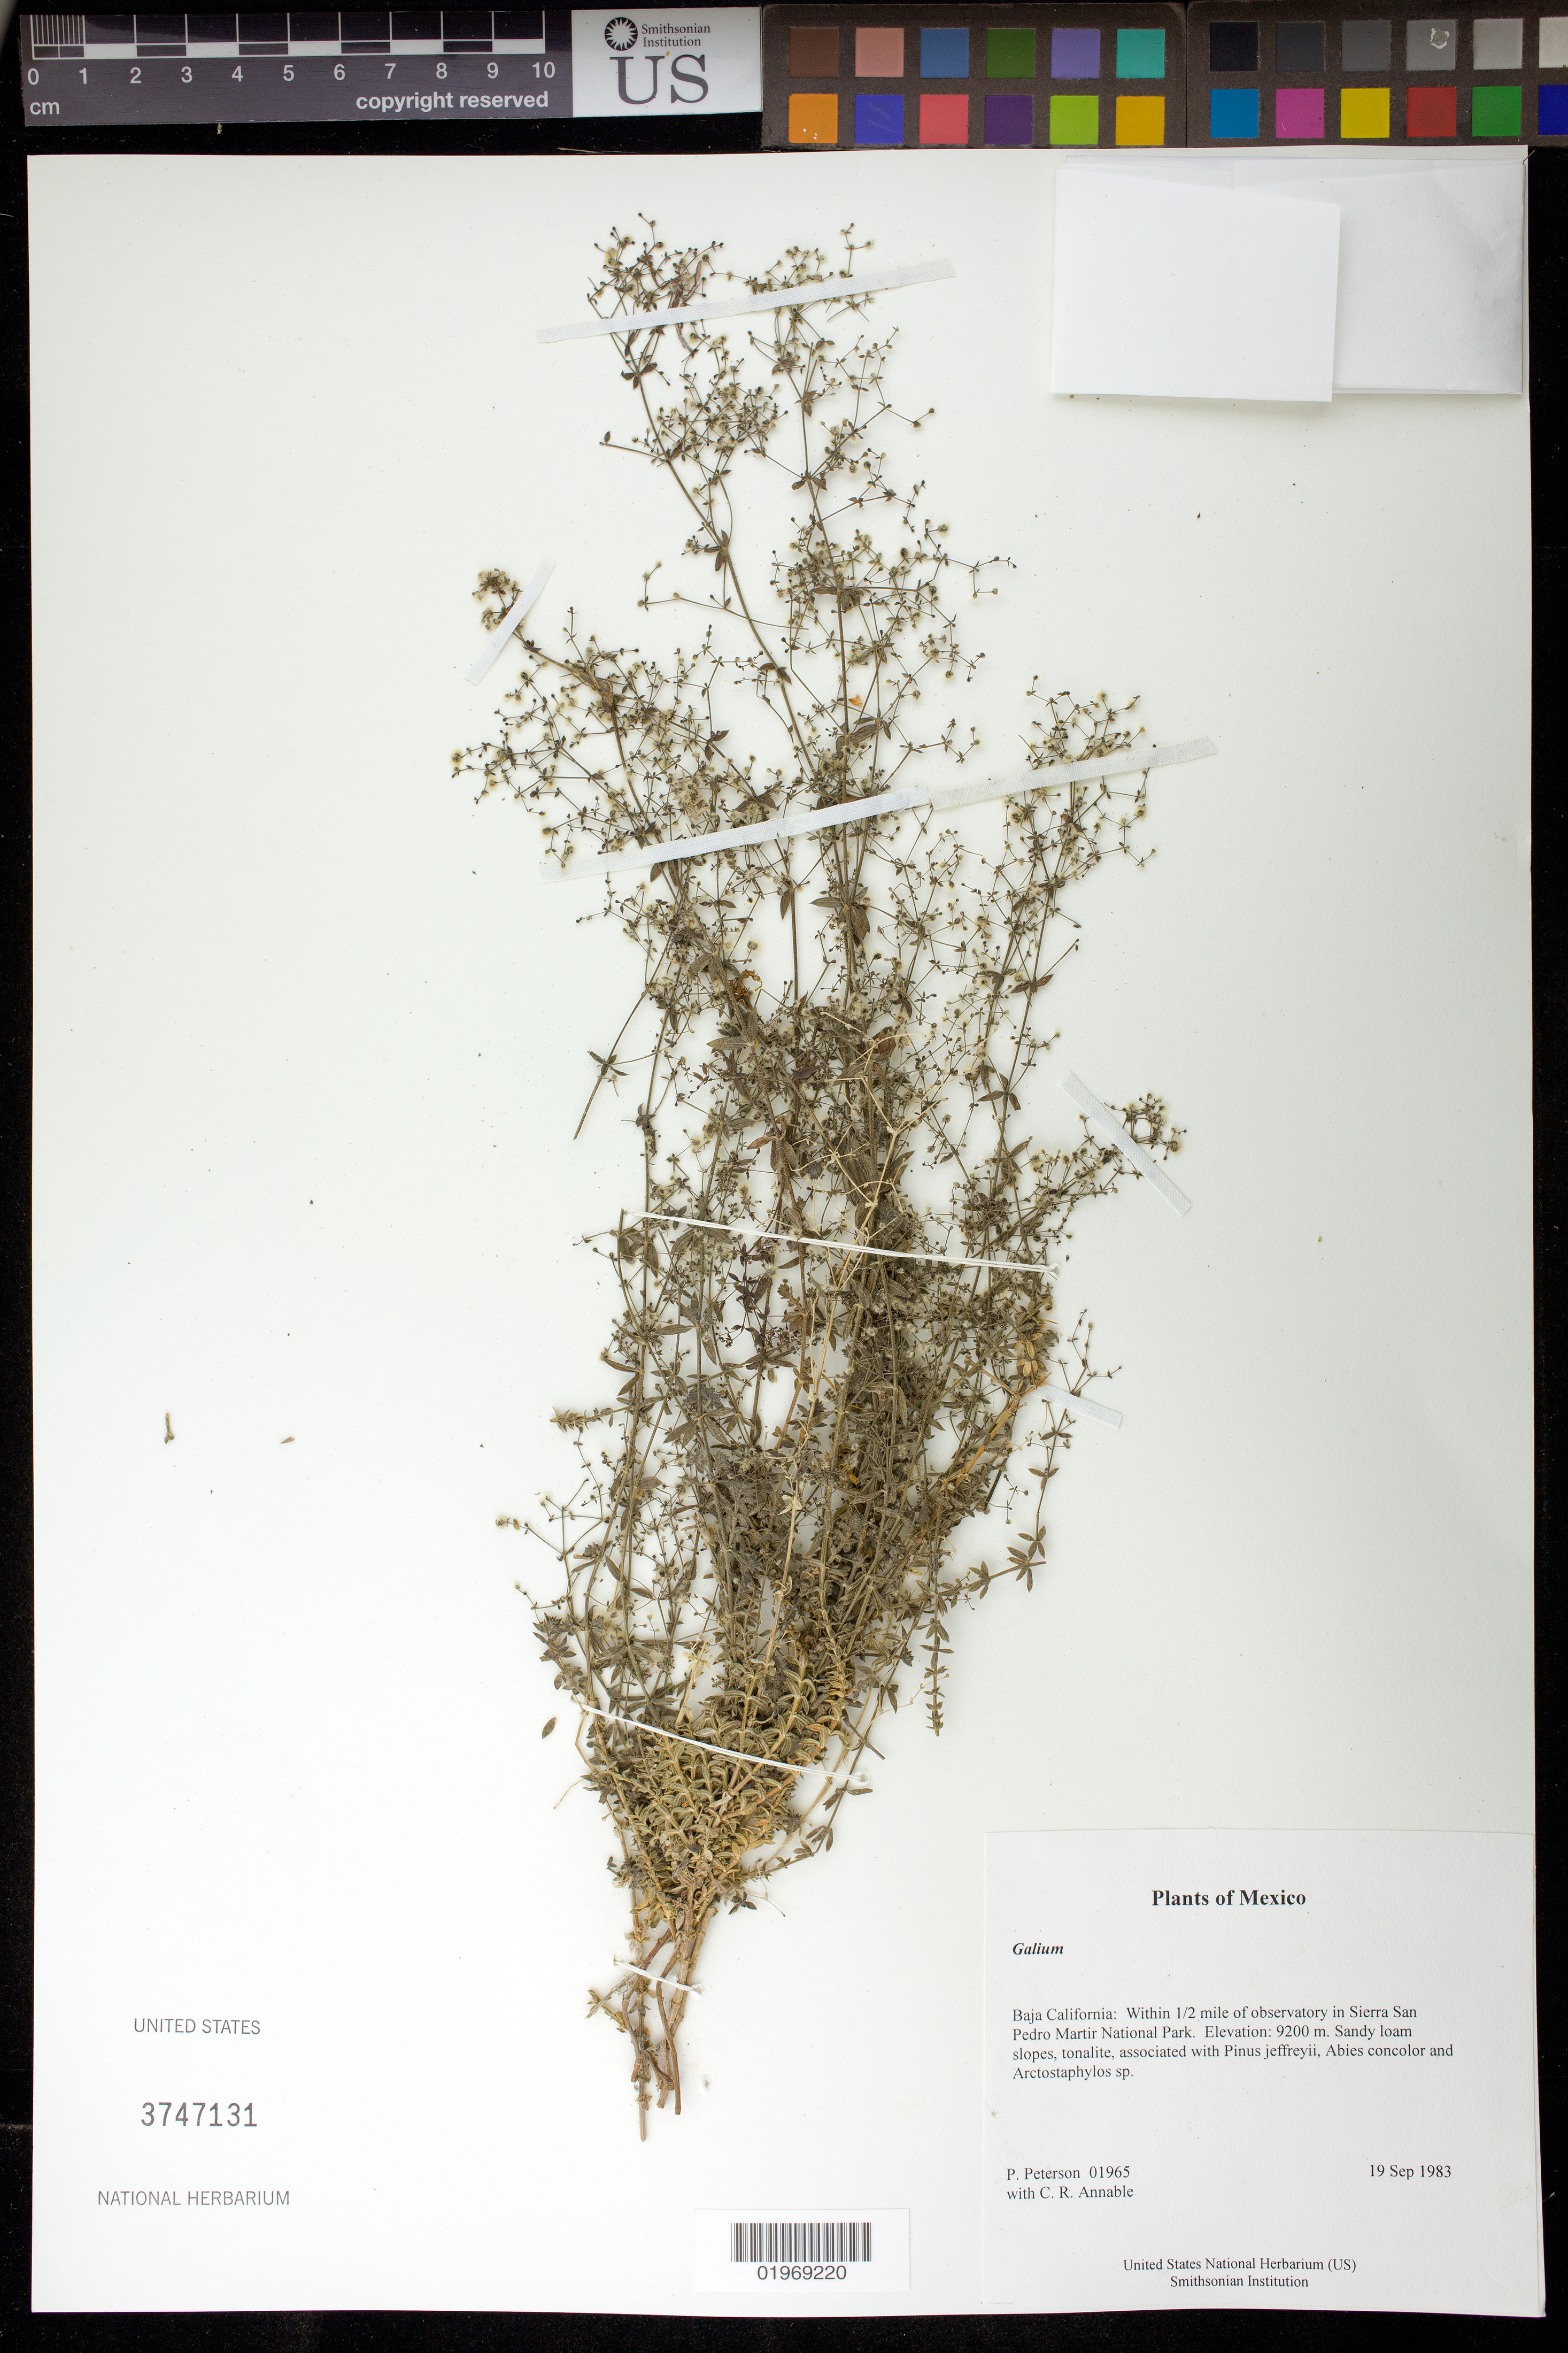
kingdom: Plantae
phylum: Tracheophyta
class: Magnoliopsida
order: Gentianales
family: Rubiaceae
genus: Galium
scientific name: Galium sp.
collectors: P. M. Peterson & C. R. Annable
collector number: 01965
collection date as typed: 19 Sep 1983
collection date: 1983-09-19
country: Mexico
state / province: Baja California Norte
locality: Within 1/2 mile of observatory in Sierra San Pedro Martir National Park.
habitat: Sandy loam slopes, tonalite, associated with Pinus jeffreyii, Abies concolor and Arctostaphylos sp.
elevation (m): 9200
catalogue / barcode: US 3747131